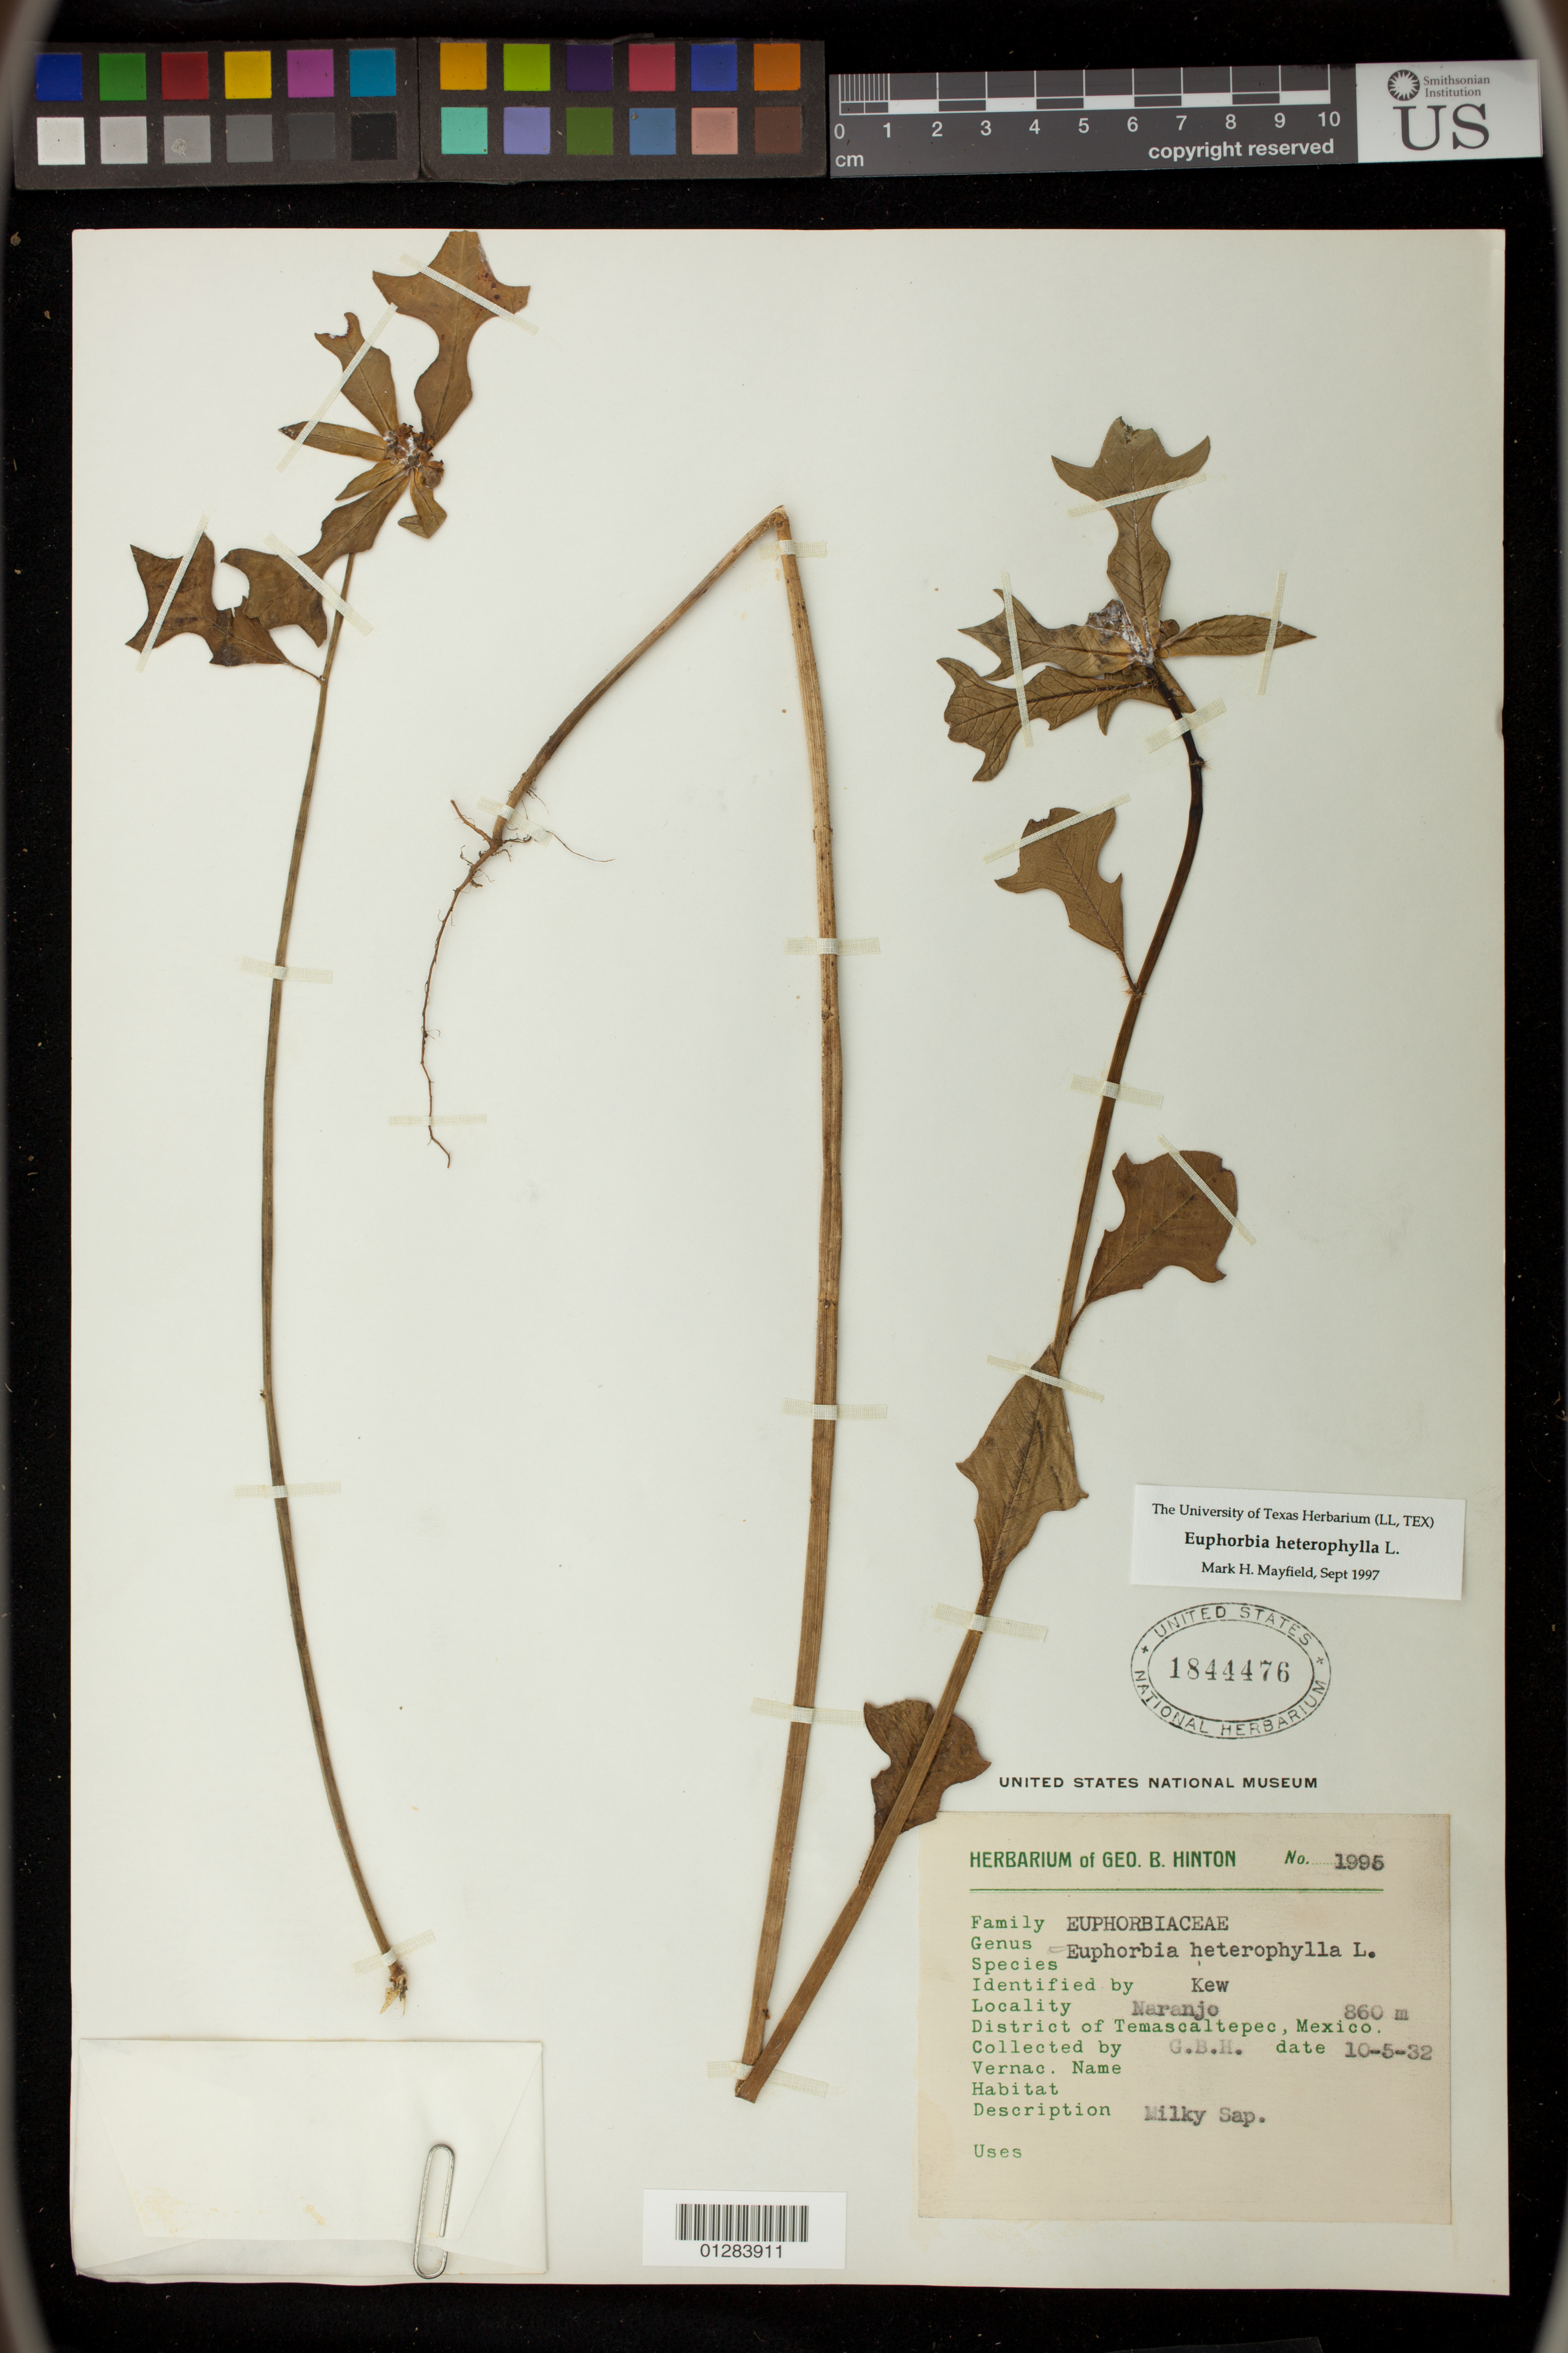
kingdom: Plantae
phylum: Tracheophyta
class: Magnoliopsida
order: Malpighiales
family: Euphorbiaceae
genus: Euphorbia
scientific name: Euphorbia heterophylla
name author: L.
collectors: G. B. Hinton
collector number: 1995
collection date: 1932-05-10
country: Mexico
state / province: Tamaulipas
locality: Naranjo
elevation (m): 860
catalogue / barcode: US 1844476